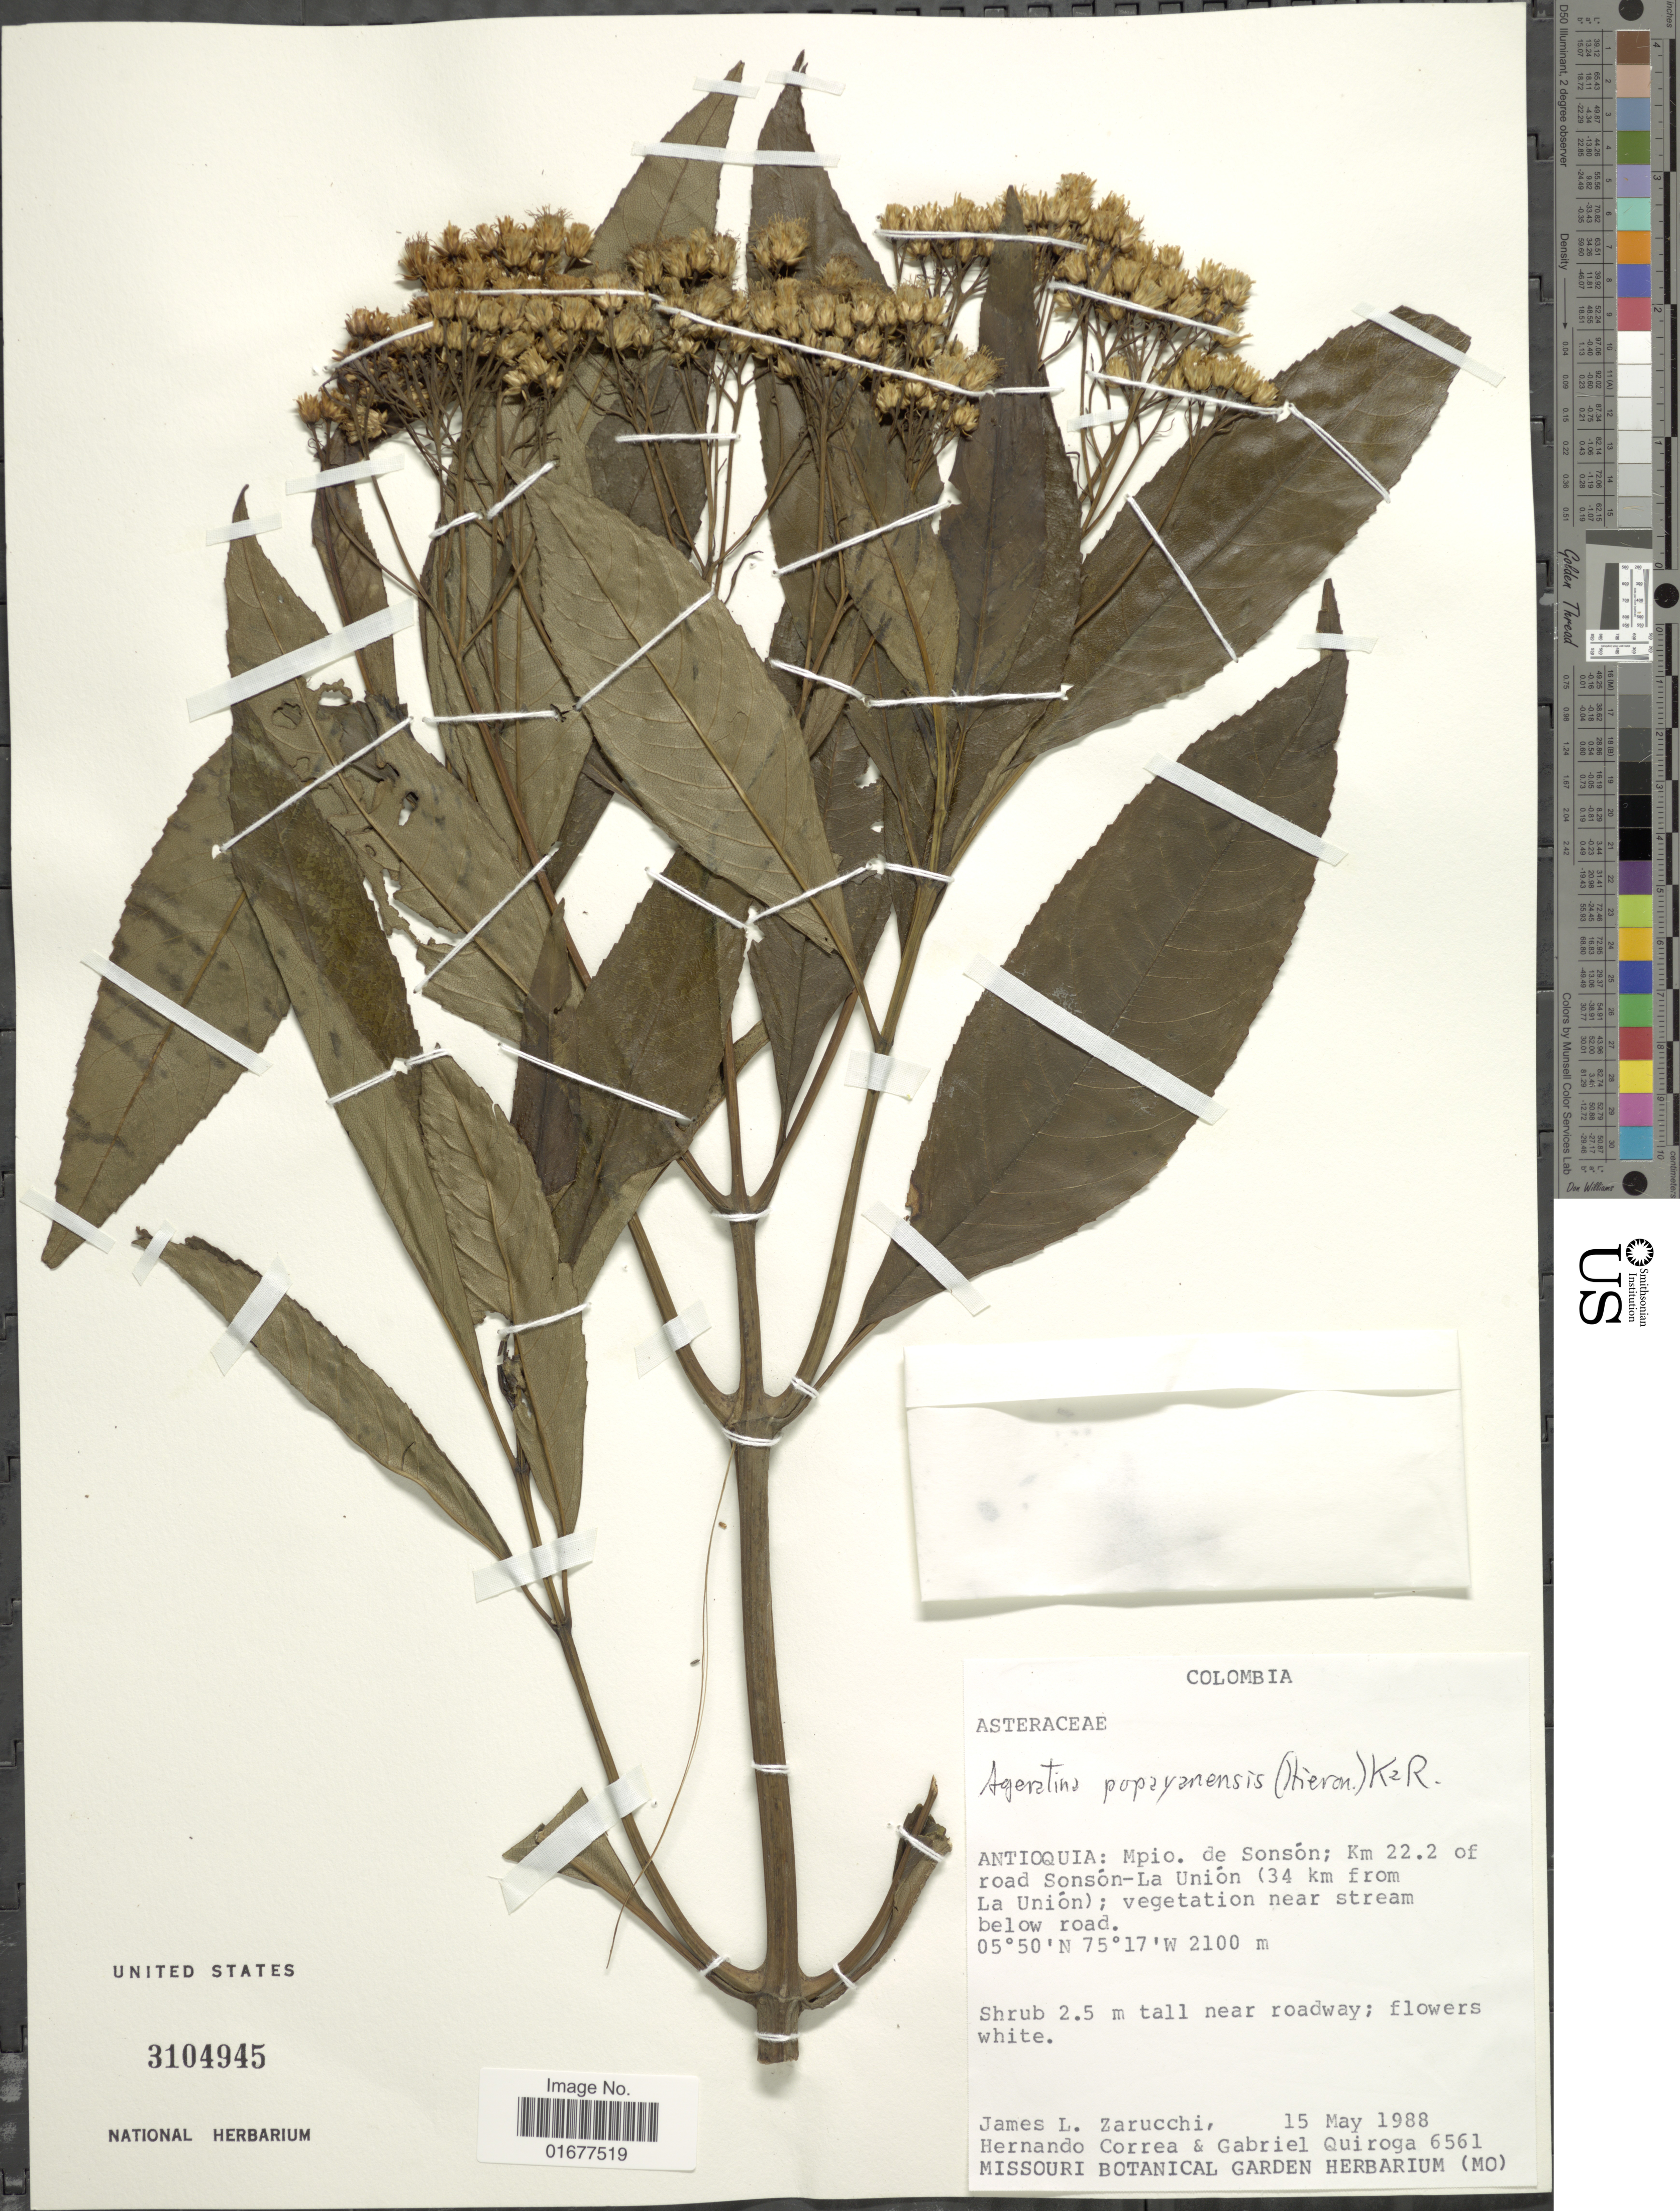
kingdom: Plantae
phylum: Tracheophyta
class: Magnoliopsida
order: Asterales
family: Asteraceae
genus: Ageratina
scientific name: Ageratina popayanensis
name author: (H. Rob.) R.M. King & H. Rob.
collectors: J. L. Zarucchi, H. Correa & G. Quiroga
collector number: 6561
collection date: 1988-05-15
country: Colombia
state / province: Antioquia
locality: Mpio. de Sonson; Km 22.2 of road Sonson- La Union (34 km from La Union)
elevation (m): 2100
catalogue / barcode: US 3104945